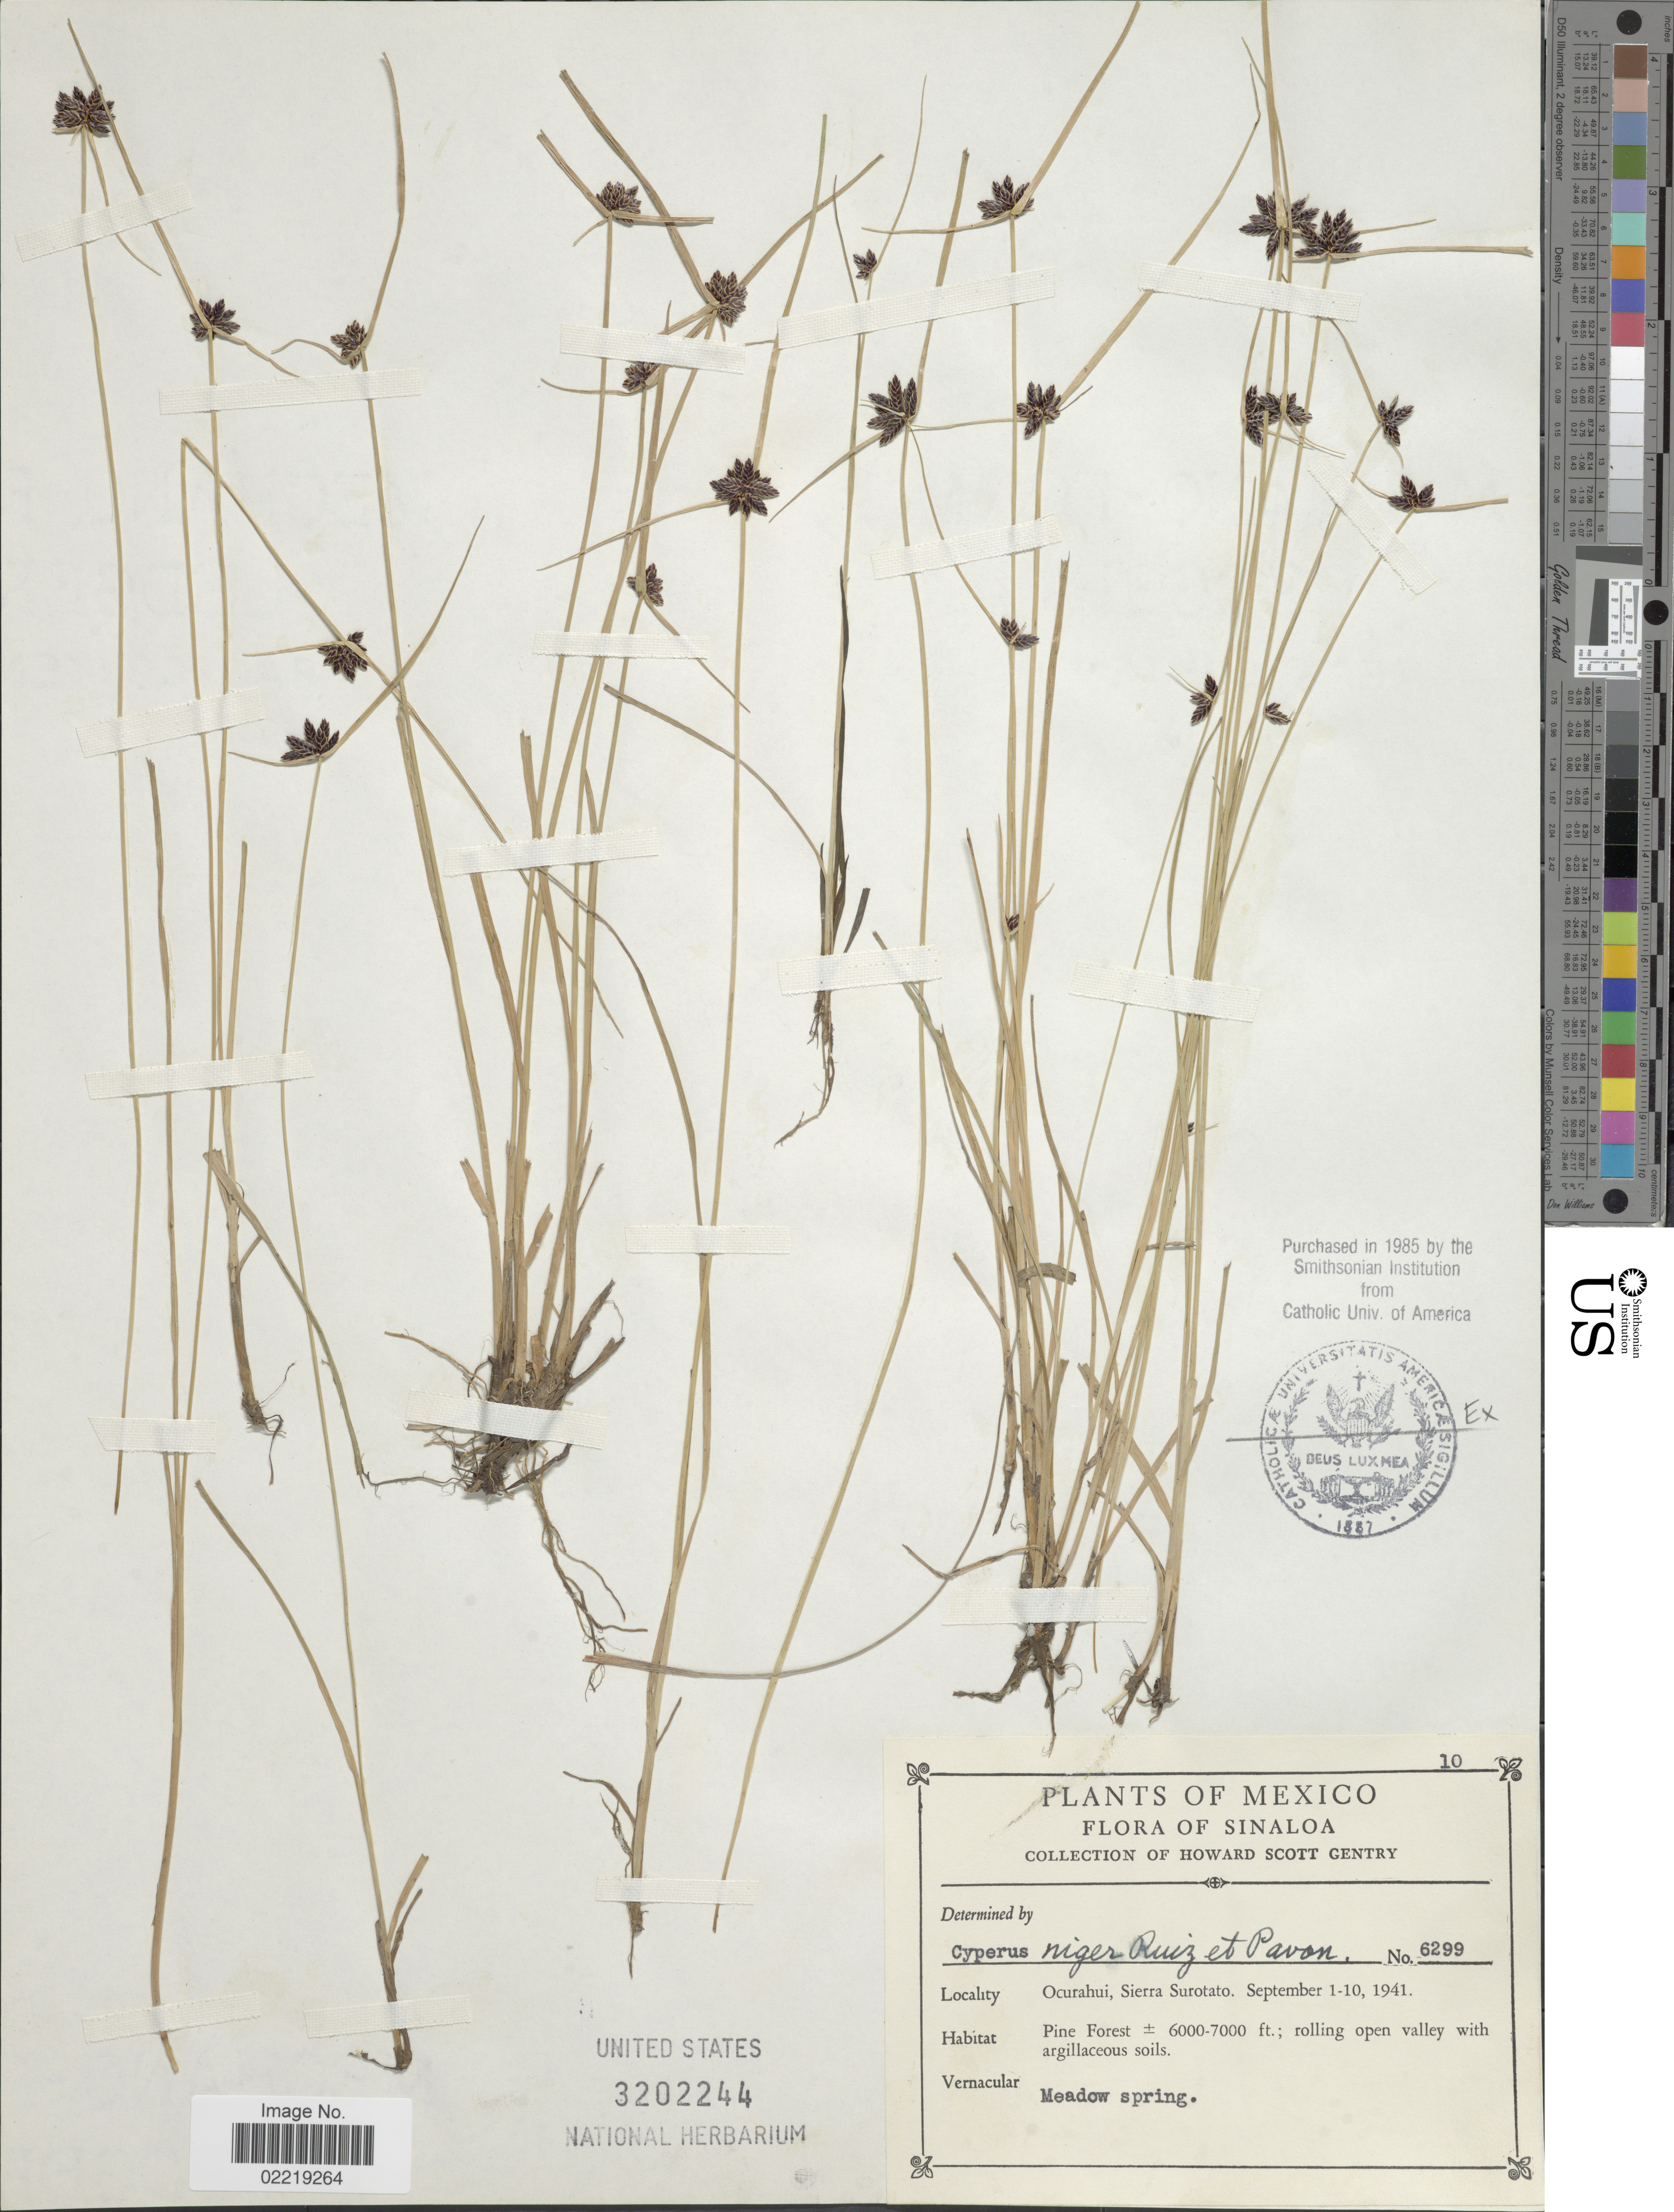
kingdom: Plantae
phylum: Tracheophyta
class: Liliopsida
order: Poales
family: Cyperaceae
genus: Cyperus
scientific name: Cyperus niger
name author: Ruiz & Pav.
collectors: H. S. Gentry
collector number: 6299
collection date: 1941-09-01/1941-09-10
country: Mexico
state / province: Sinaloa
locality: Ocurahui, Sierra Surotato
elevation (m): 1829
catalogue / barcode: US 3202244